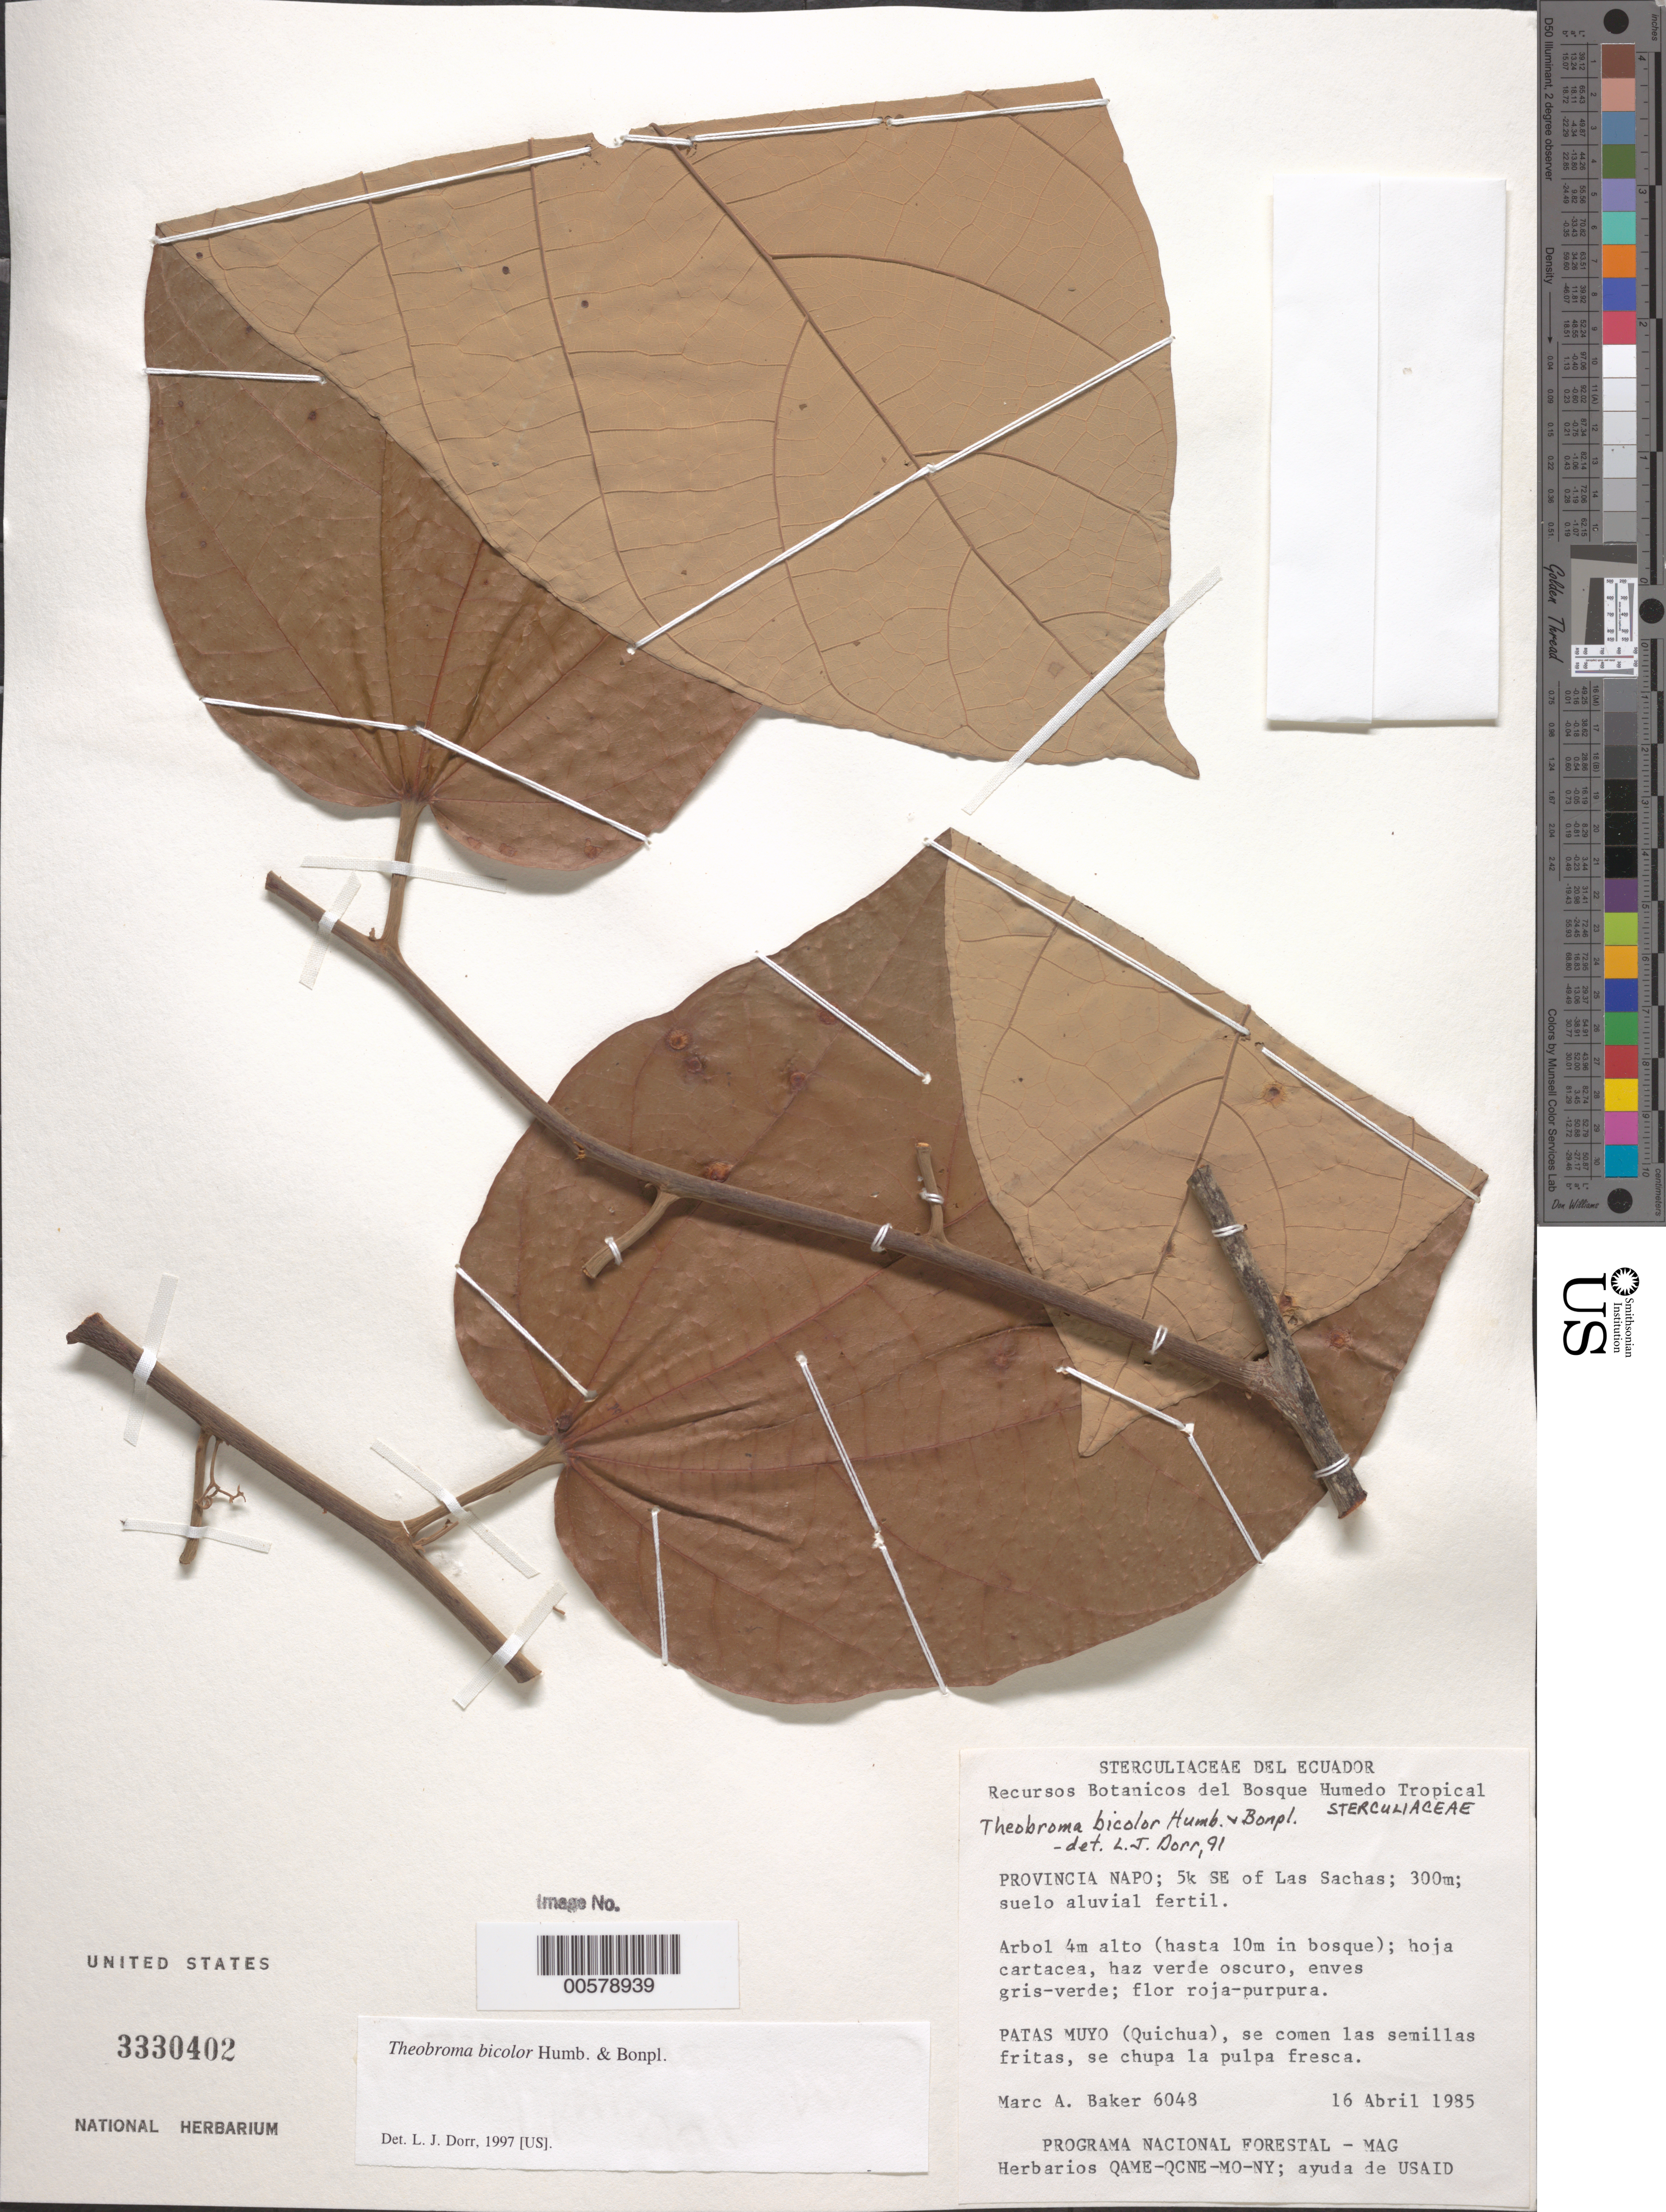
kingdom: Plantae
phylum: Tracheophyta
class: Magnoliopsida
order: Malvales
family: Malvaceae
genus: Theobroma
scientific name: Theobroma bicolor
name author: Bonpl.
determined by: Dorr, L. J., (BOT), Smithsonian Institution - National Museum of Natural History (UNITED STATES)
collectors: M. A. Baker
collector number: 6048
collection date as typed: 16 Apr 1985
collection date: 1985-04-16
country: Ecuador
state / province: Napo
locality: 5 k SE of Las Sachas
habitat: Suleo aluvial fertil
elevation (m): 300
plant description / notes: Common name: Patas Muyo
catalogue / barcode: US 3330402